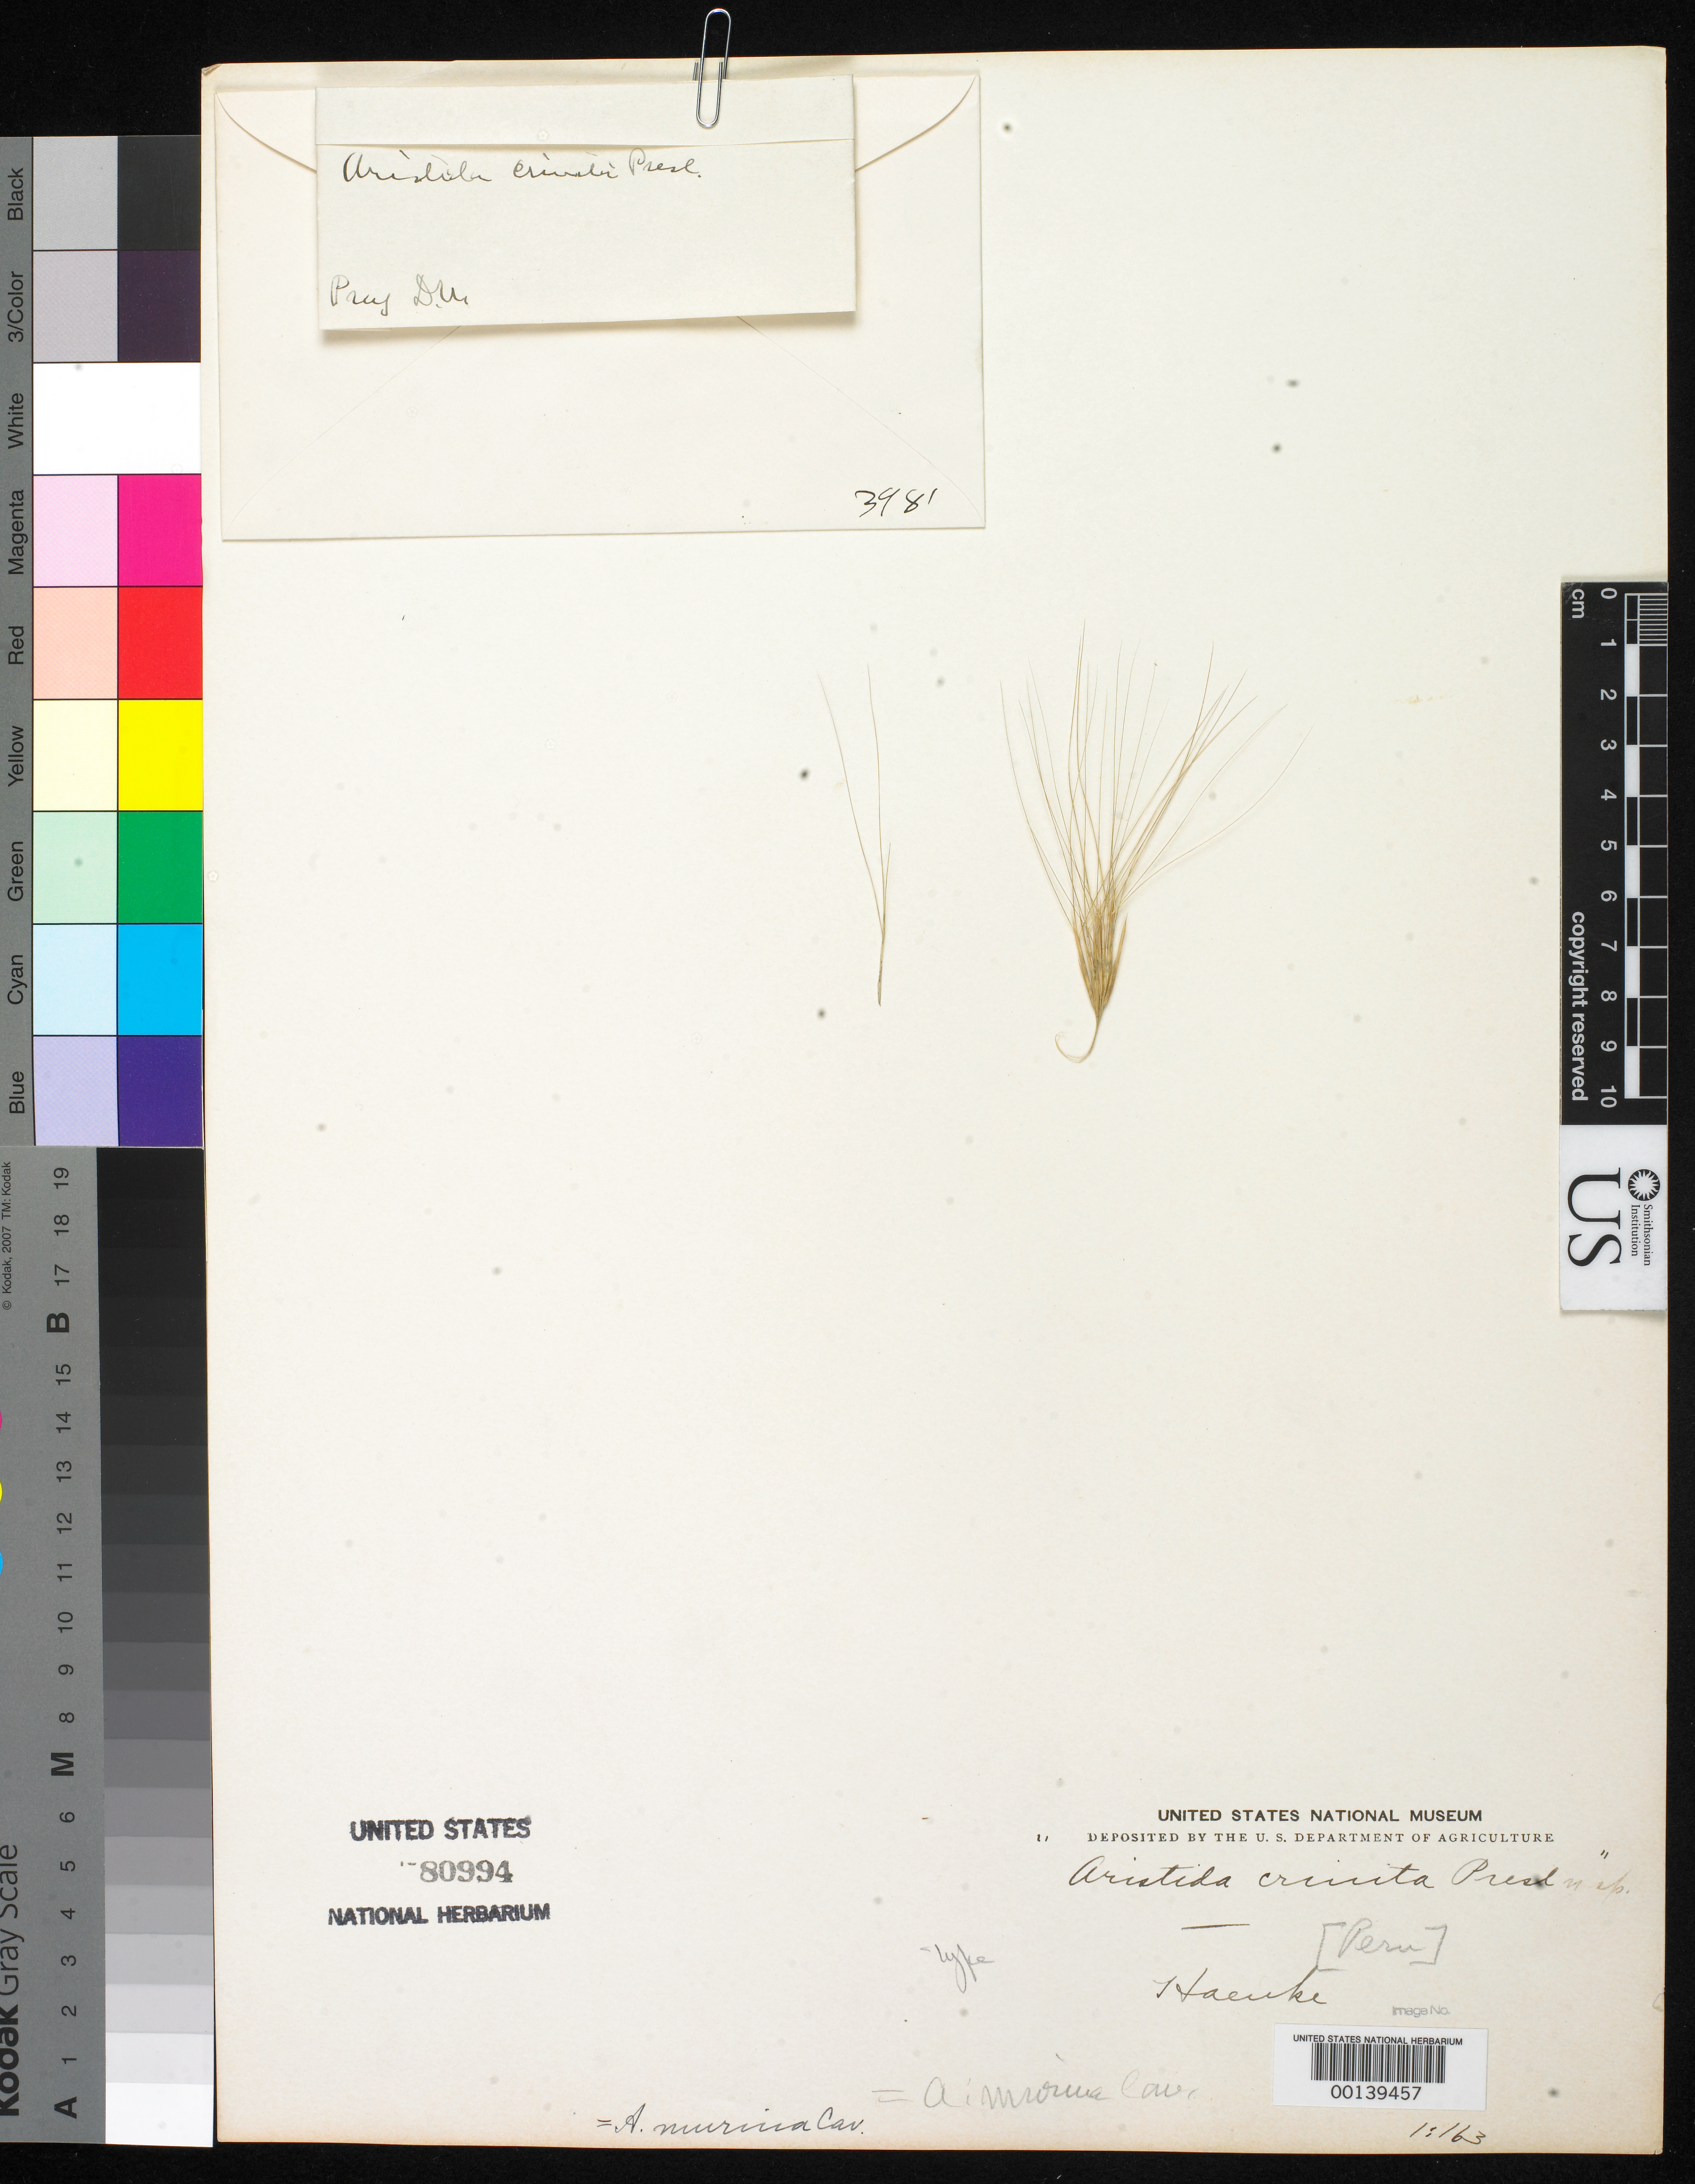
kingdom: Plantae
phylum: Tracheophyta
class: Liliopsida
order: Poales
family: Poaceae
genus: Aristida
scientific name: Aristida crinita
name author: J. Presl in C. Presl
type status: Type Fragment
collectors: T. P. X. Haenke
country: Peru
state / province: San Martín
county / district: Mariscal Cáceres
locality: Rio Huallaga, margen Derecha del; Balsa Probana; dtto. Tocache Nuevo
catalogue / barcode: US 80994